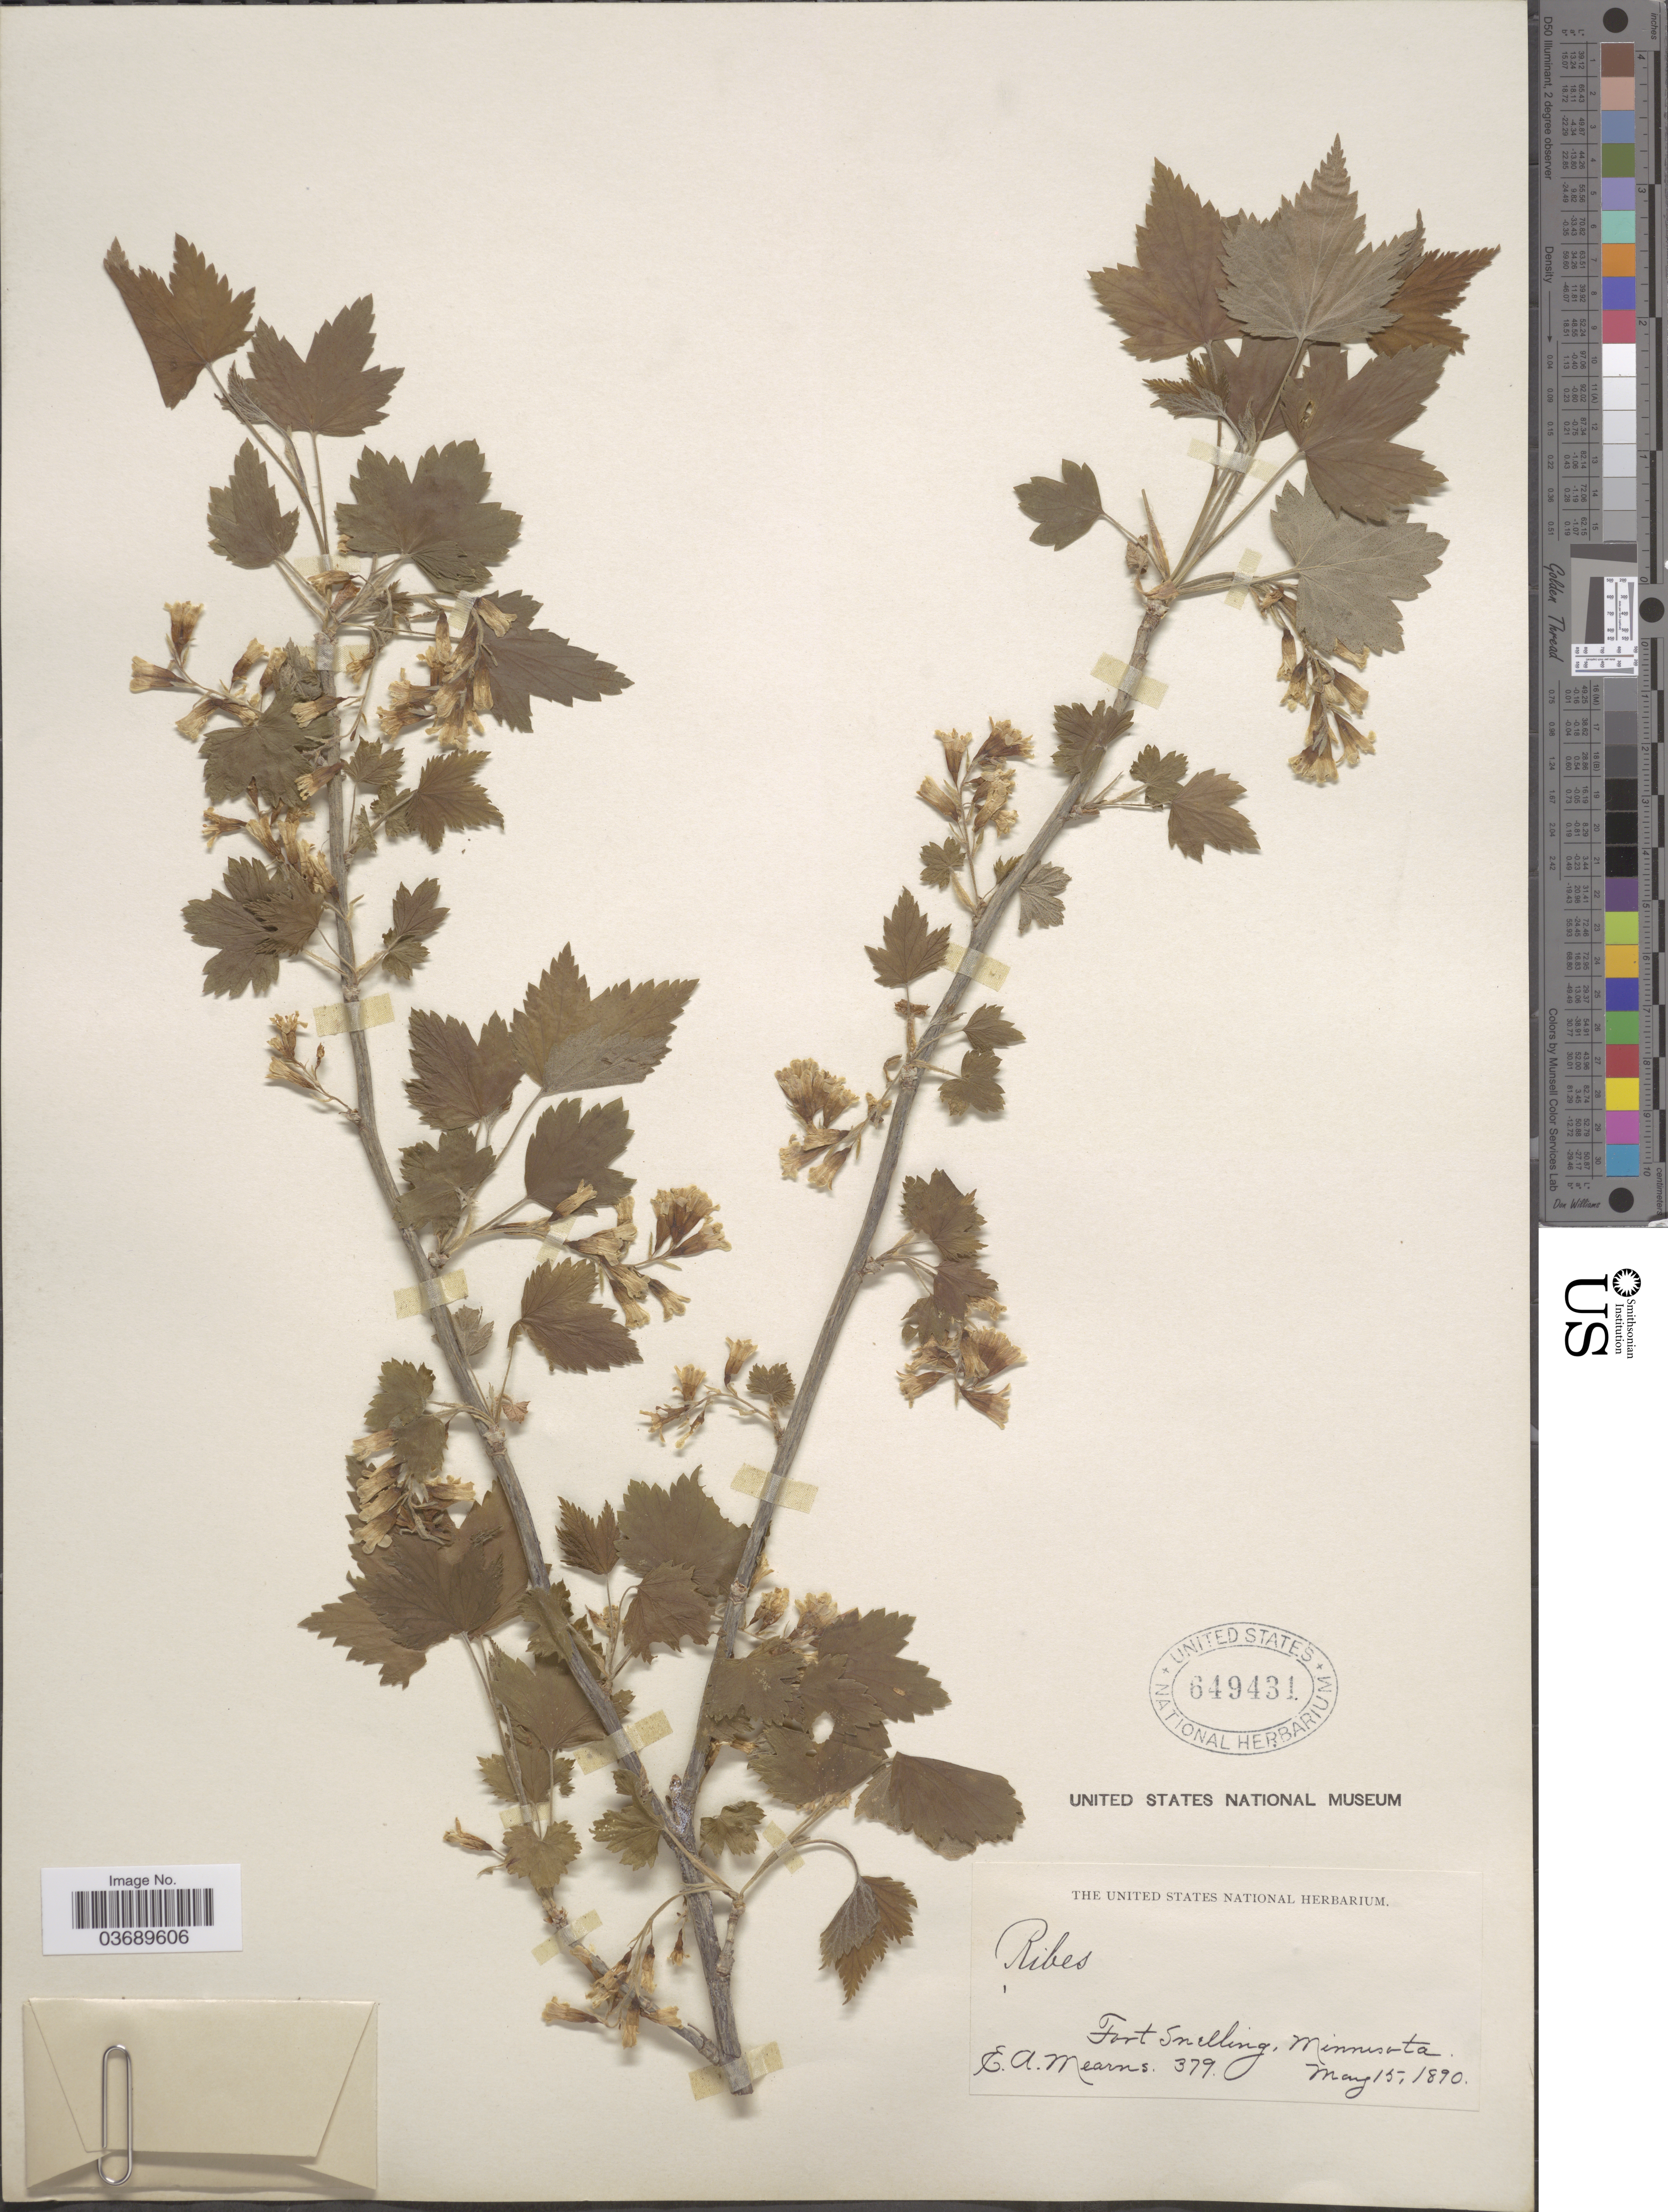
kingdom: Plantae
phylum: Tracheophyta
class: Magnoliopsida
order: Saxifragales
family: Grossulariaceae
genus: Ribes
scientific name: Ribes sp.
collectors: E. A. Mearns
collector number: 379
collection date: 1890-05-15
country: United States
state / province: Minnesota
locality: Fort Snelling.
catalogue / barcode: US 649431